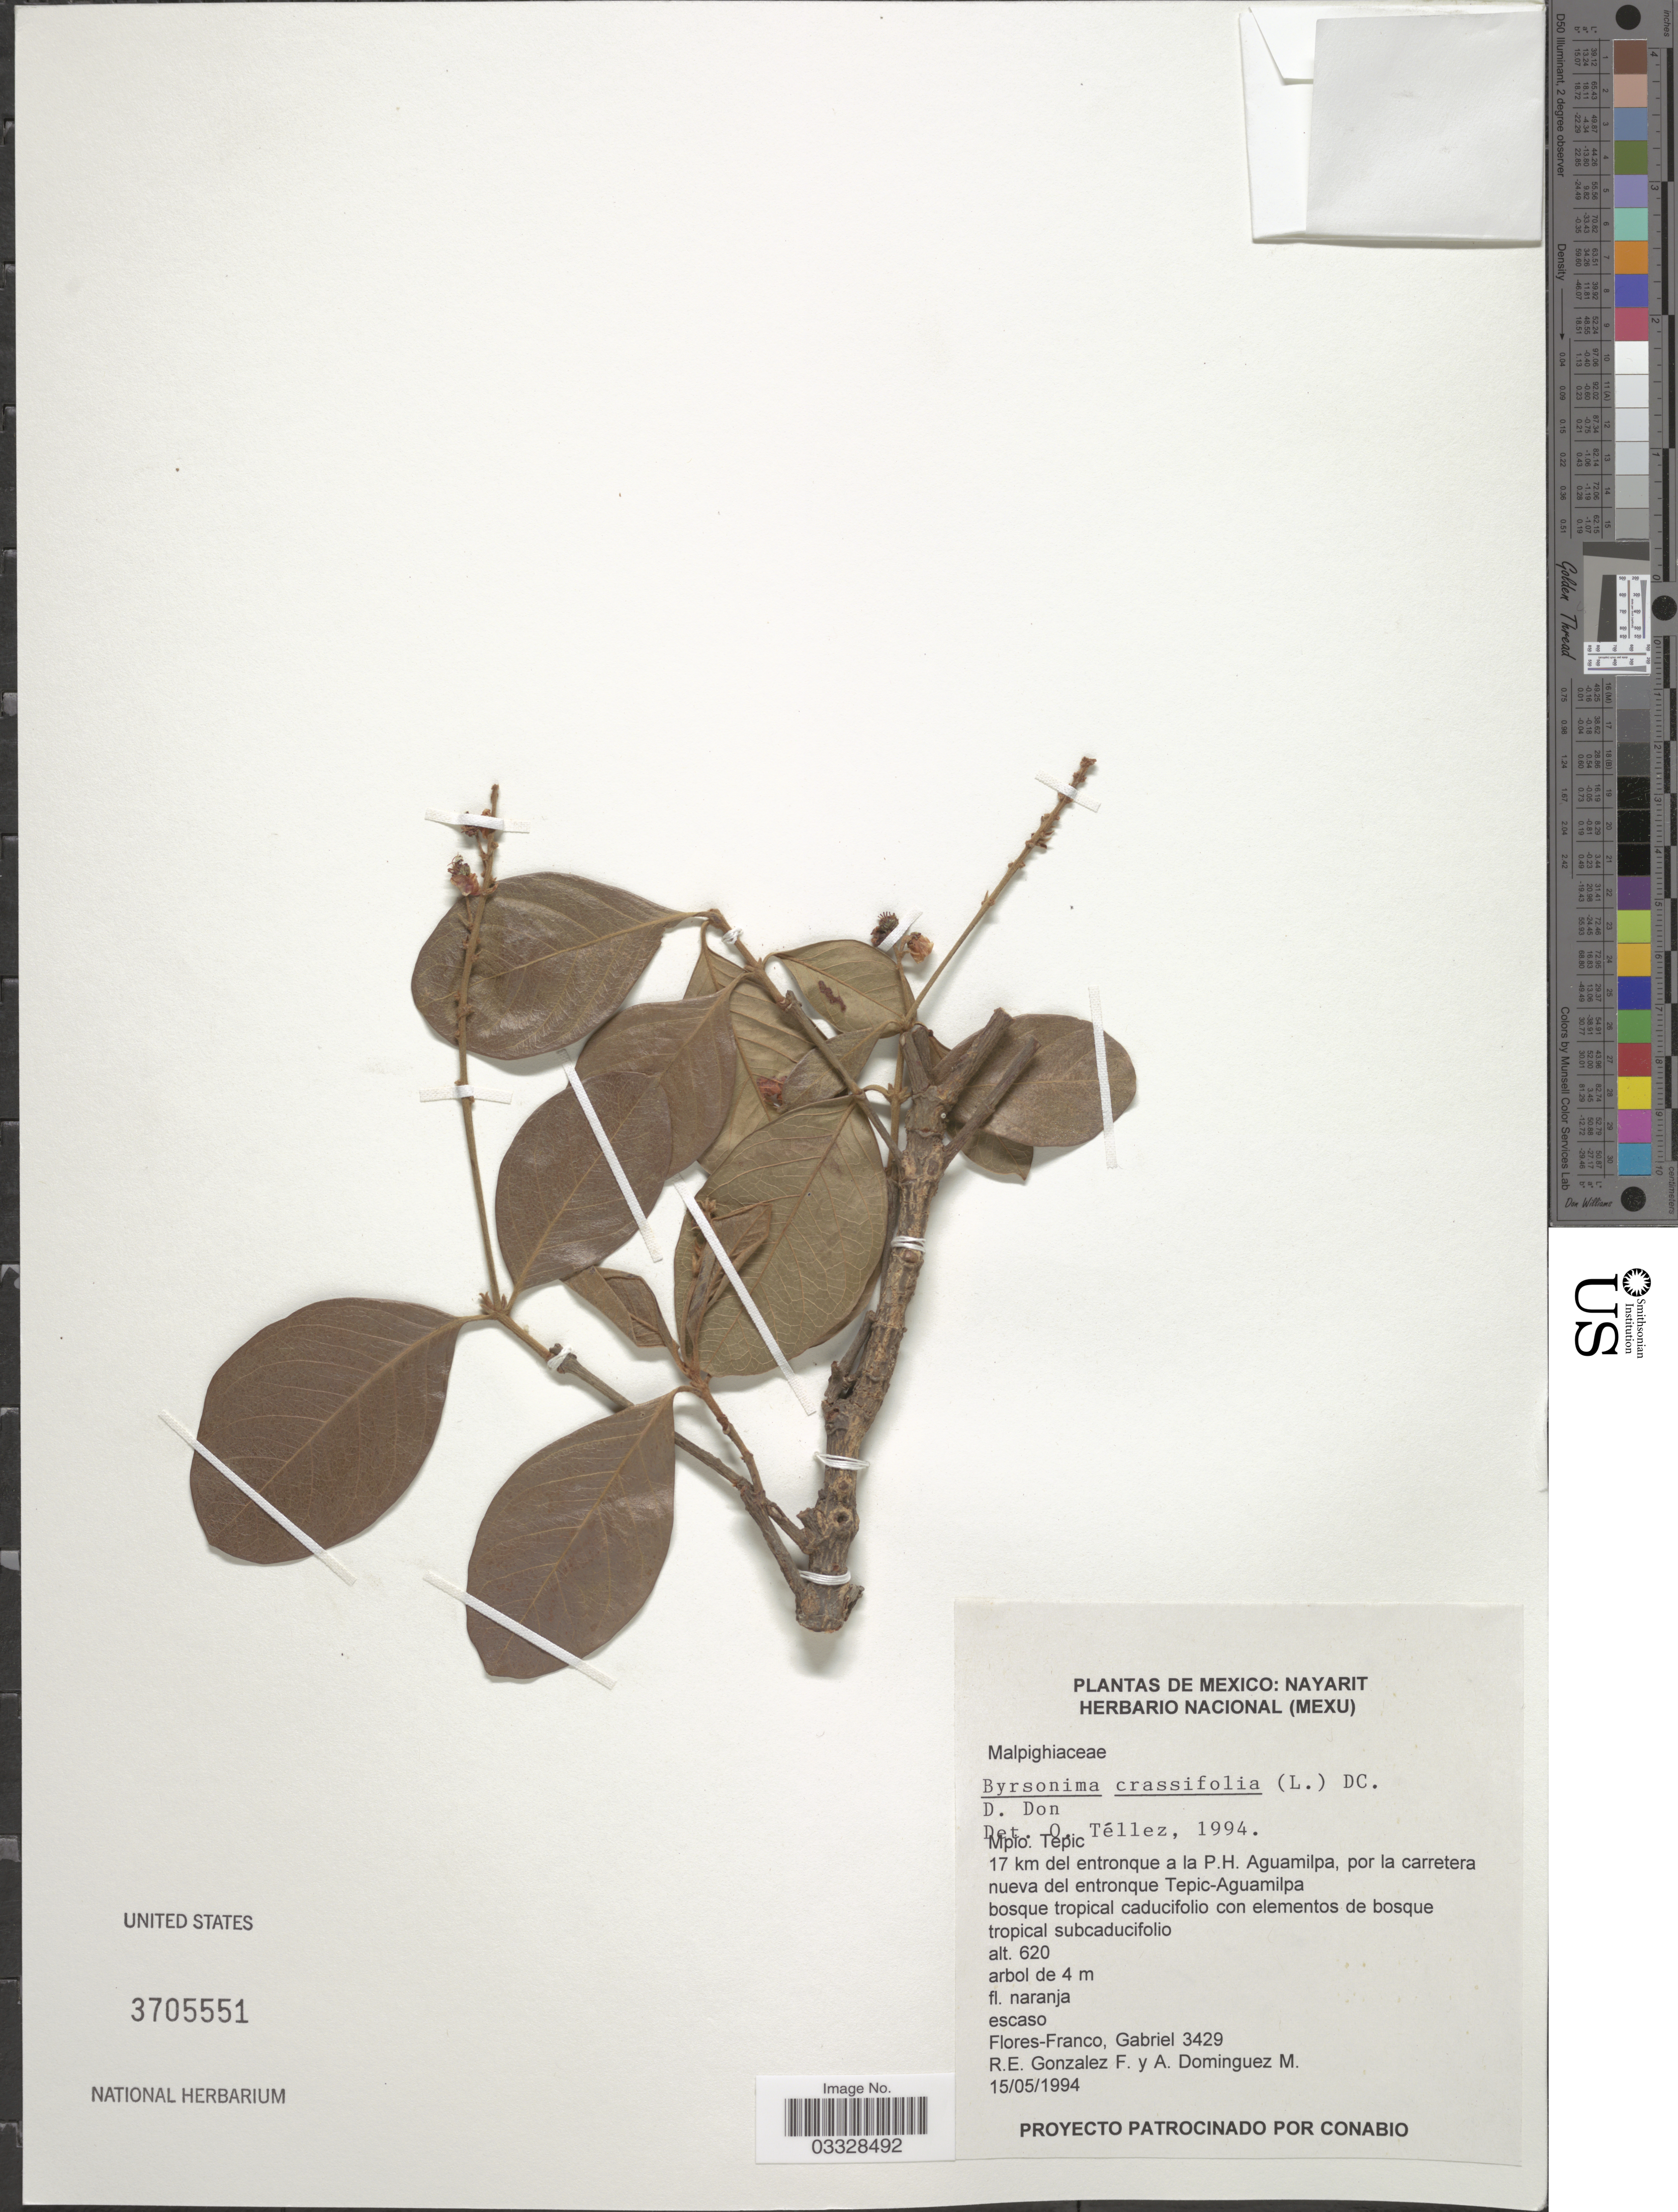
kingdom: Plantae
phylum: Tracheophyta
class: Magnoliopsida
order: Malpighiales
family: Malpighiaceae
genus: Byrsonima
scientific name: Byrsonima crassifolia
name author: (L.) Kunth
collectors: G. Flores F., R. E. Gonzalez F. & A. Dominguez M.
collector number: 3429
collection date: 1994-05-15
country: Mexico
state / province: Nayarit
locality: Mpio. Tepic. 17 km del entronque a la P.H. Aguamilpa, por la carretera nueva del entronque Tepic-Aguamilpa.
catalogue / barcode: US 3705551